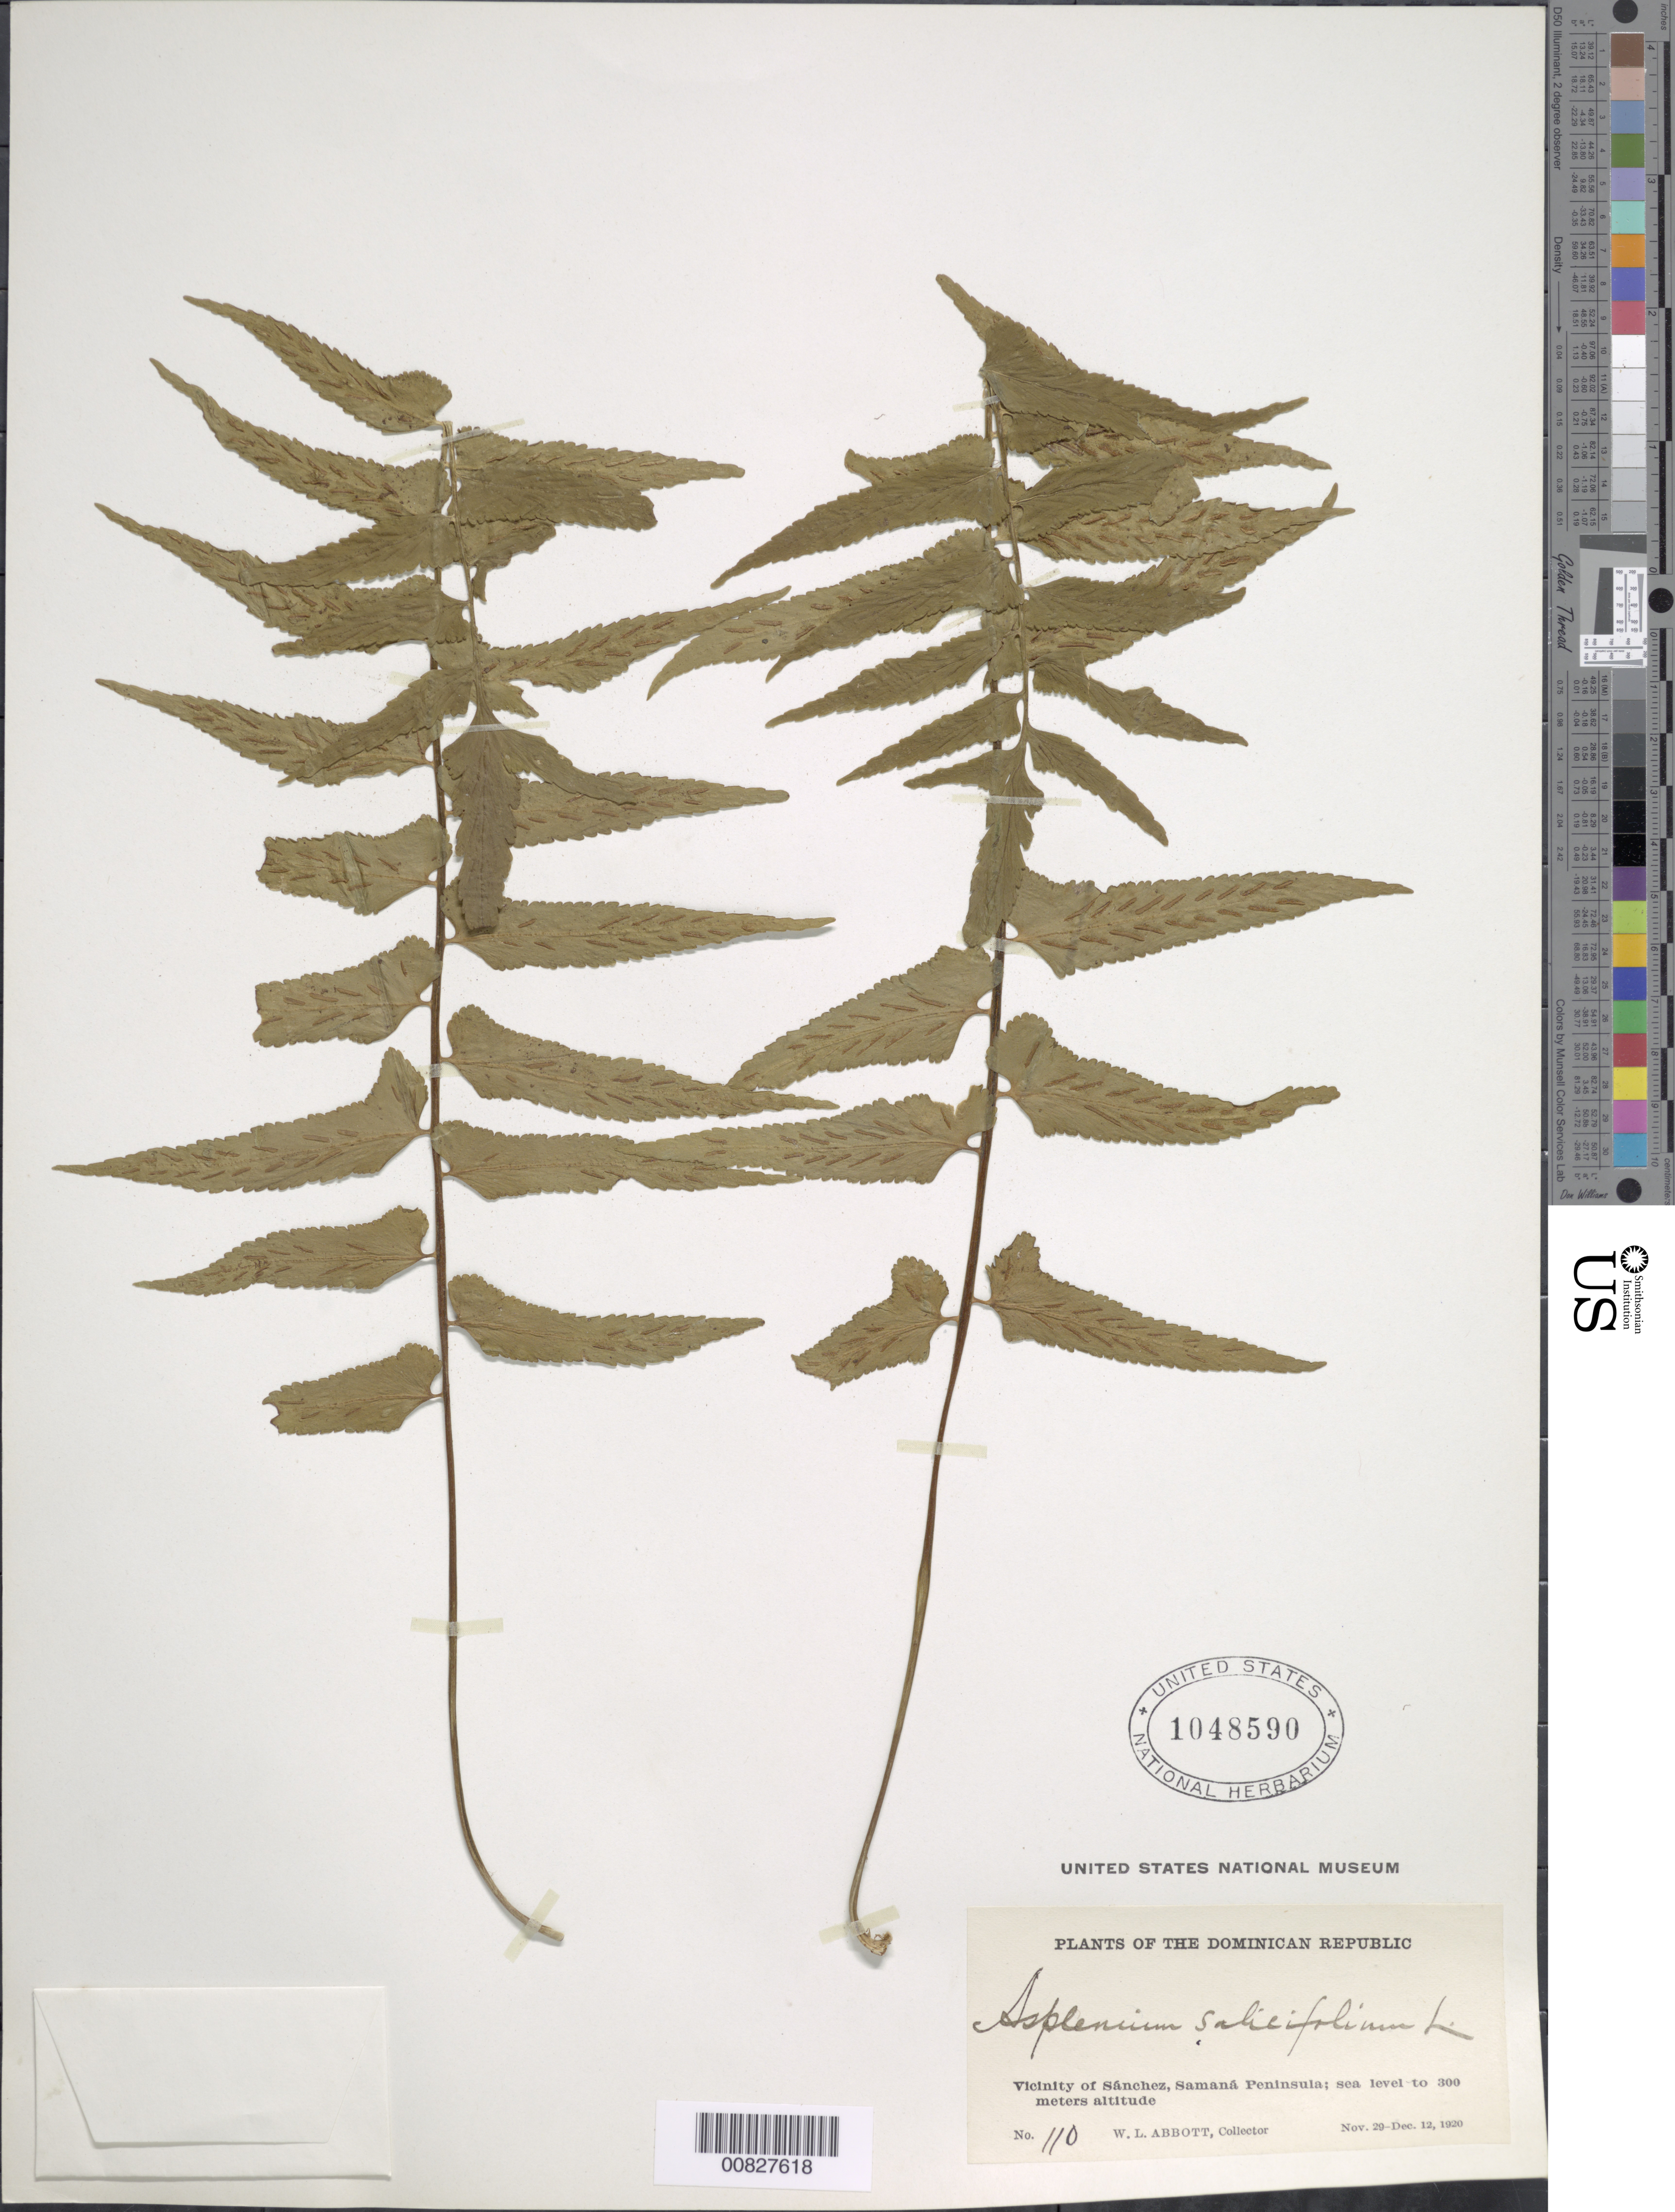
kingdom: Plantae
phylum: Tracheophyta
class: Polypodiopsida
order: Polypodiales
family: Aspleniaceae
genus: Asplenium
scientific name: Asplenium salicifolium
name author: L.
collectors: W. L. Abbott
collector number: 110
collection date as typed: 29 Nov 1920 to 12 Dec 1920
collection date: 1920-11-29/1920-12-12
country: Dominican Republic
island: Hispaniola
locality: Sánchez, Samaná Peninsula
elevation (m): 0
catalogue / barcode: US 1048590